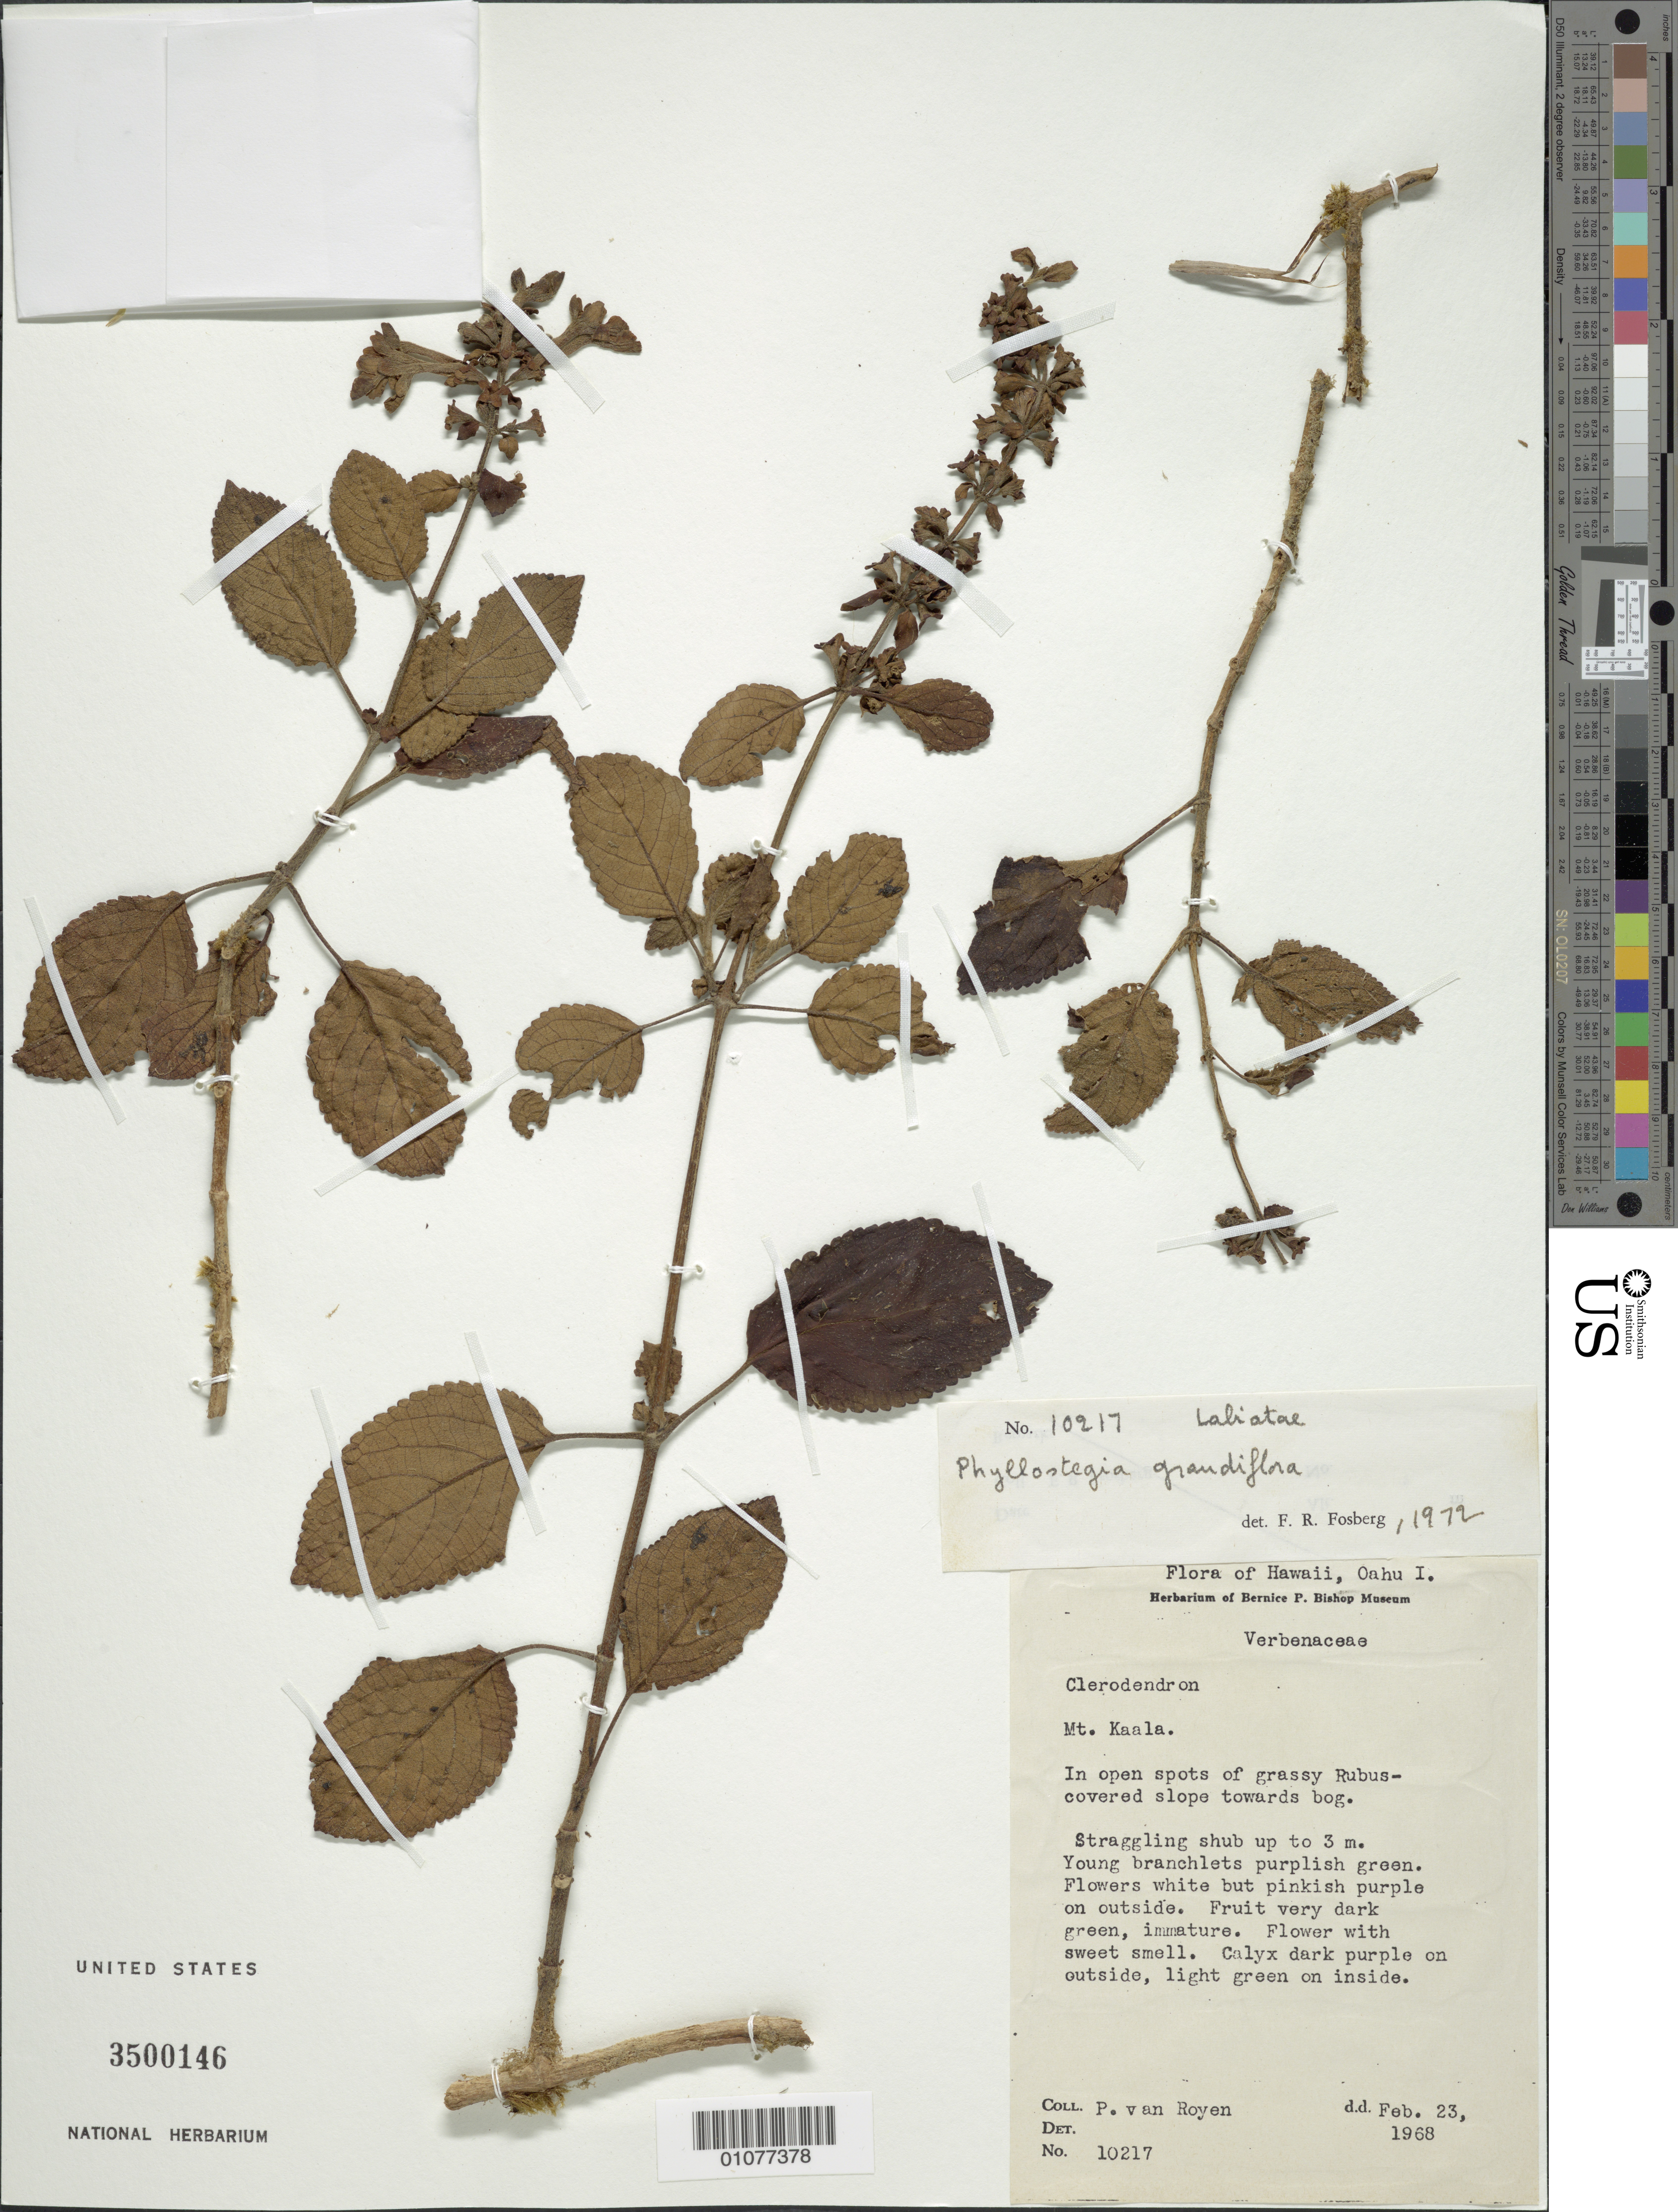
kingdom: Plantae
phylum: Tracheophyta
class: Magnoliopsida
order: Lamiales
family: Lamiaceae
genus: Phyllostegia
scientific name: Phyllostegia grandiflora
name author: (Gaudich.) Benth.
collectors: P. van Royen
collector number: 10217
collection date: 1968-02-23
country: United States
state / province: Hawaii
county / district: Honolulu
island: Oahu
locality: Mt. Kaala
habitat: open spots of grassy Rubus-covered slope towards bog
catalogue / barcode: US 3500146